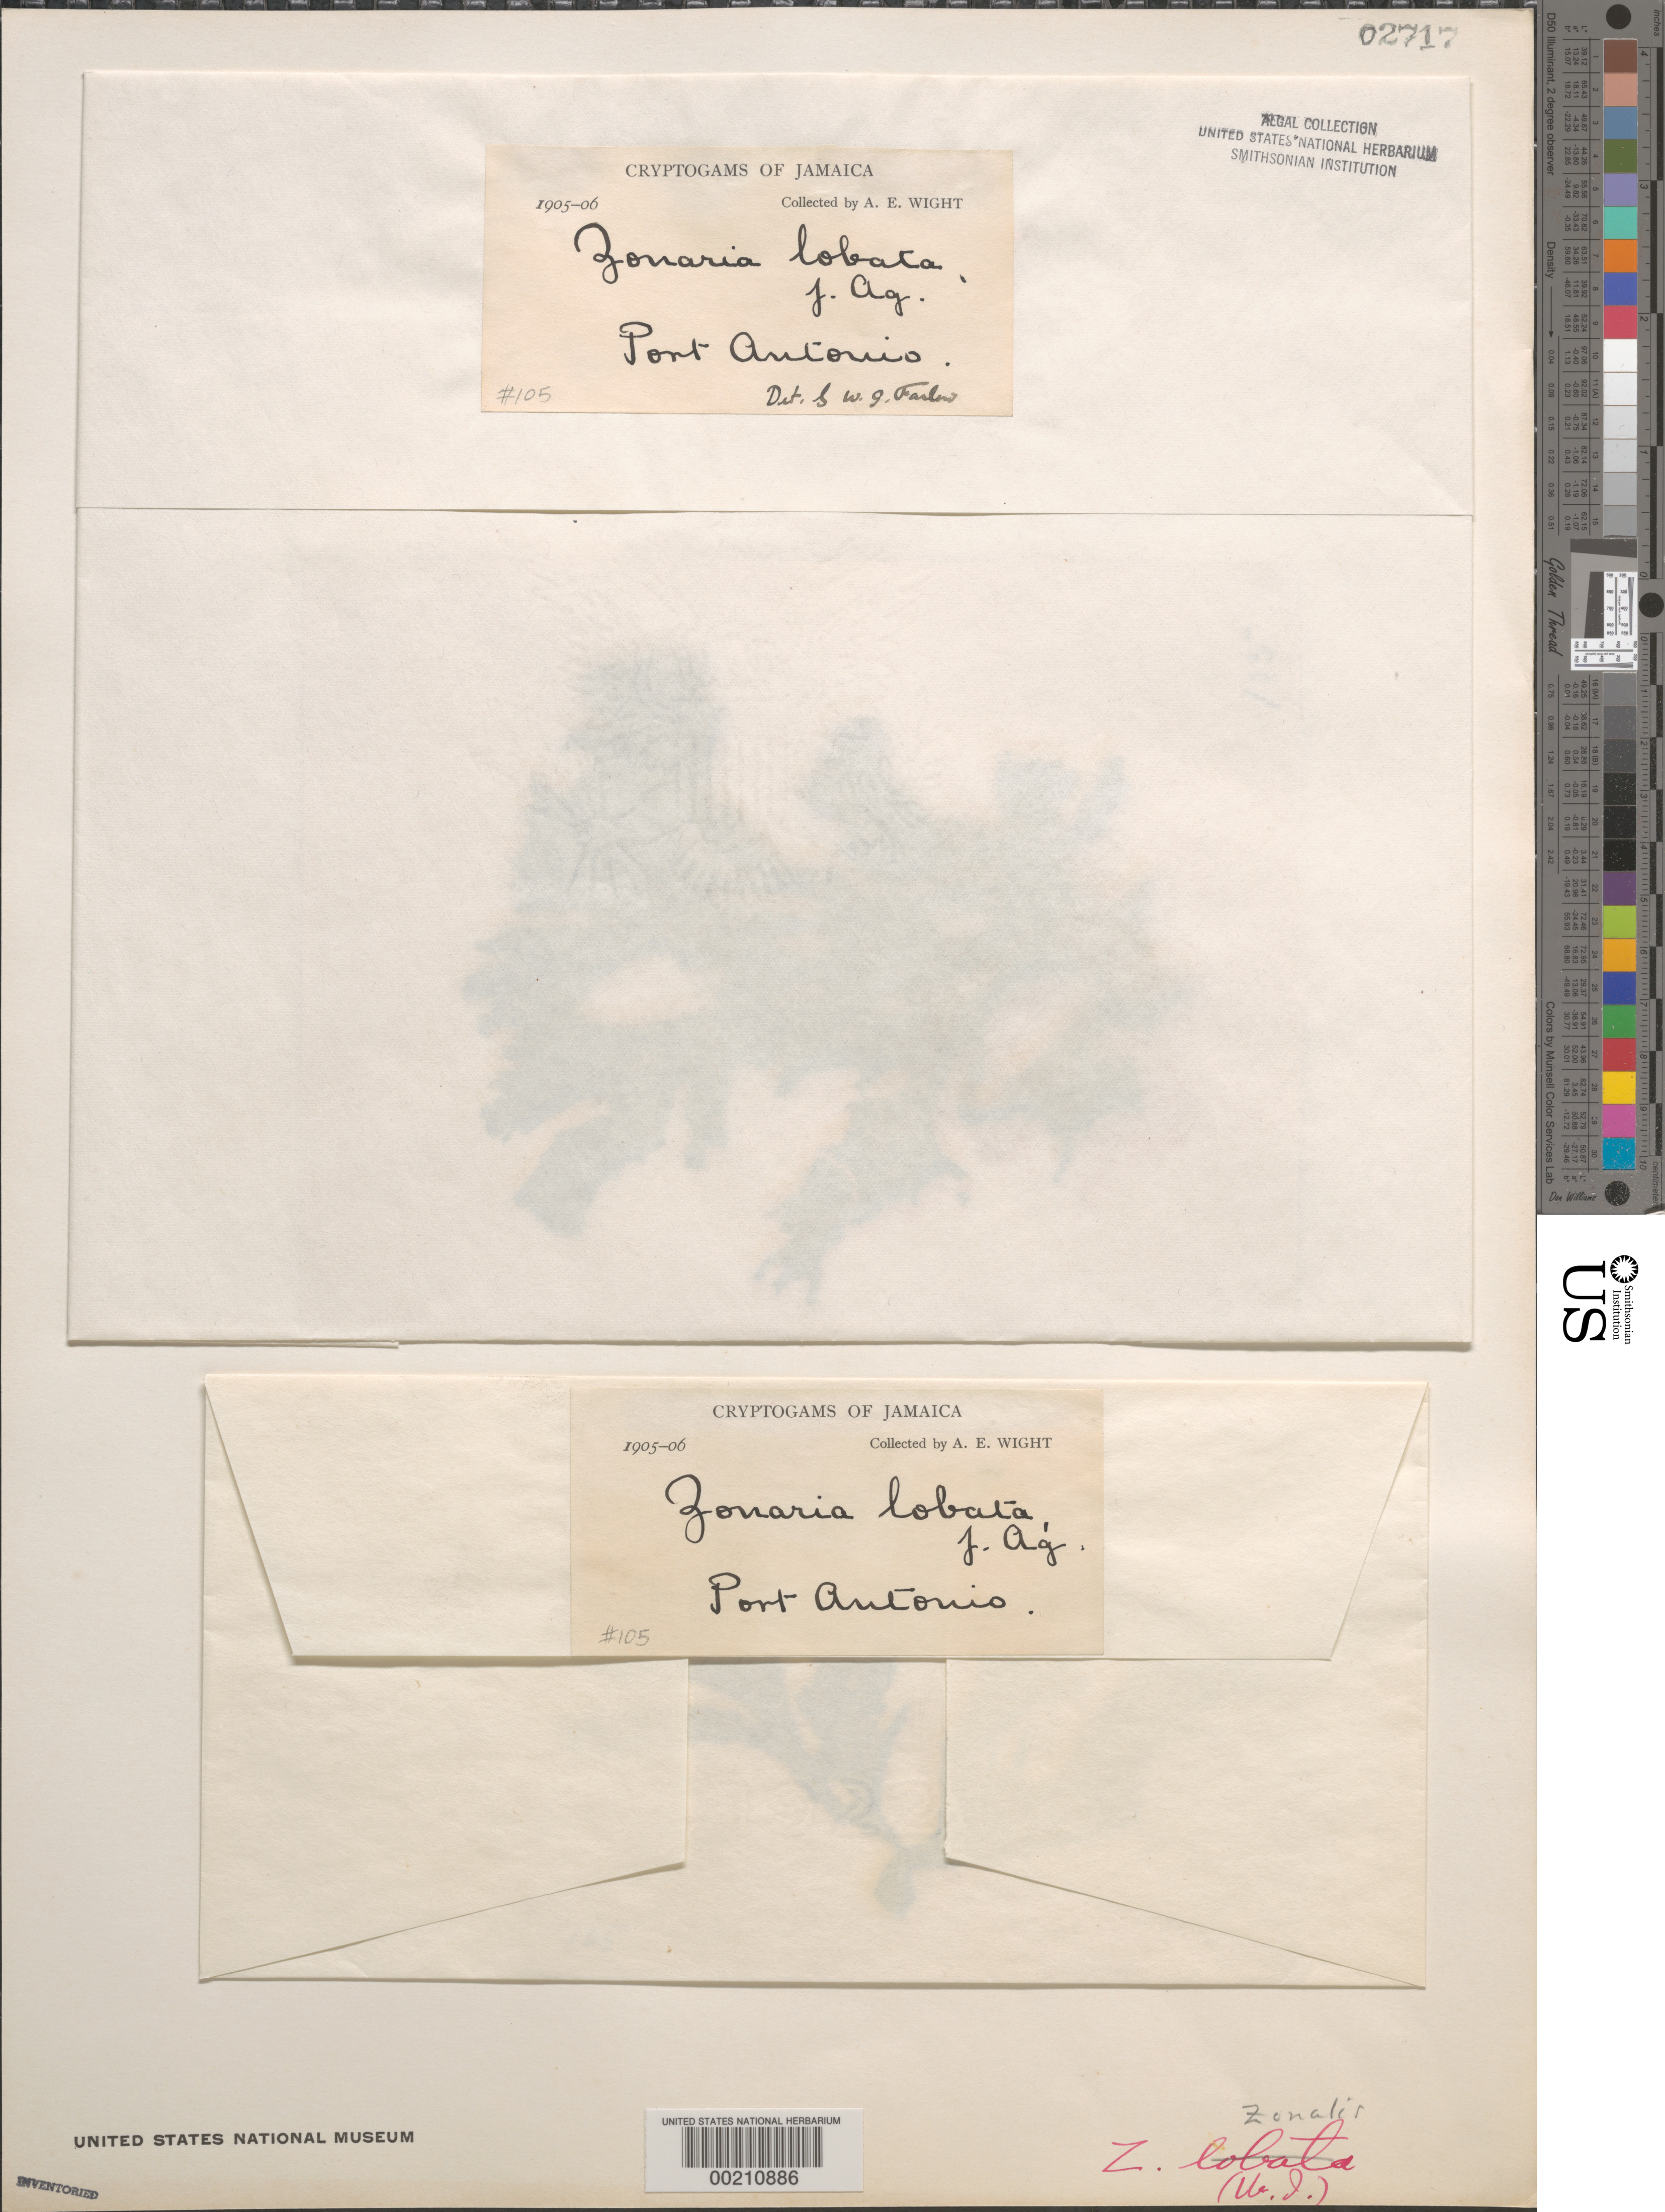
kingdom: Chromista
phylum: Ochrophyta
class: Phaeophyceae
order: Dictyotales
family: Dictyotaceae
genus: Stypopodium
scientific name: Stypopodium zonale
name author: (J.V.Lamouroux) Papenf.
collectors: A. E. Wight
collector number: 105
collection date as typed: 1905 or -- --- 1906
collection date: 1905 or 1906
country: Jamaica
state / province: Portland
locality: Port Antonio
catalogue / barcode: US 2717